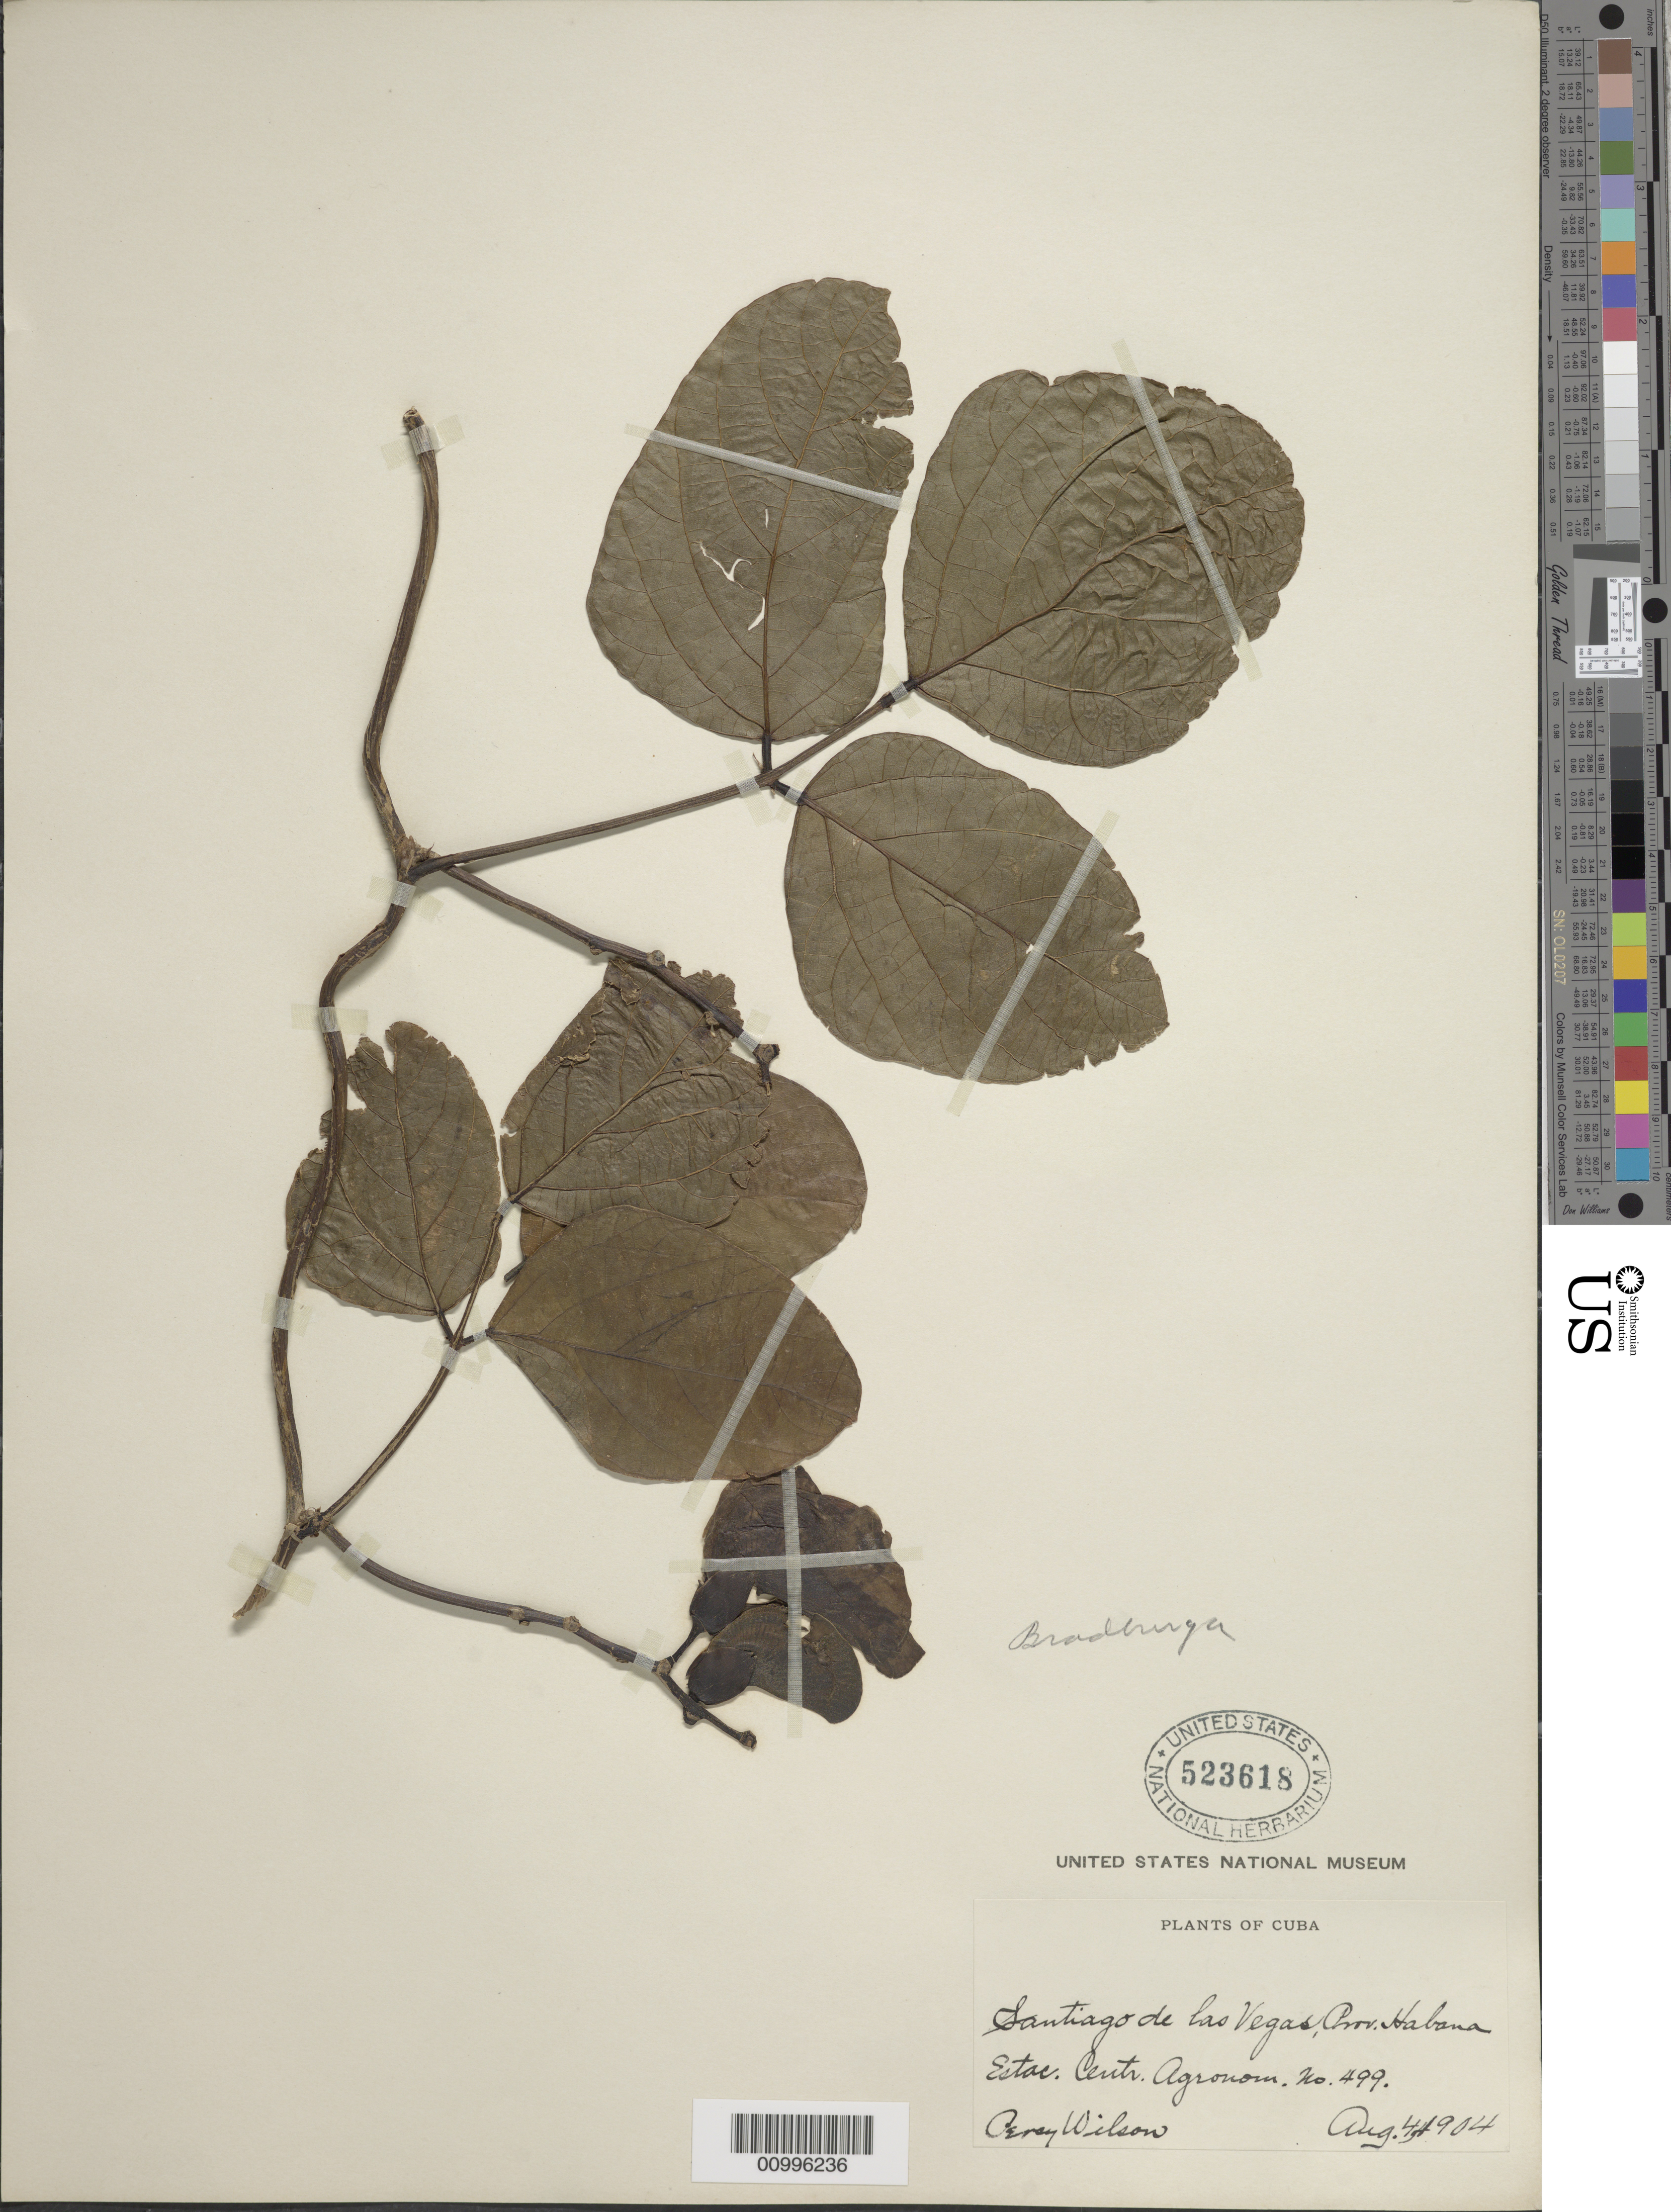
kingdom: Plantae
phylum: Tracheophyta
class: Magnoliopsida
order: Fabales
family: Fabaceae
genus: Centrosema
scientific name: Centrosema plumieri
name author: (Turpin ex Pers.) Benth.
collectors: P. Wilson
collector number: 499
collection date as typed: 04 Aug 1904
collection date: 1904-08-04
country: Cuba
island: Cuba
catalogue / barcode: US 523618